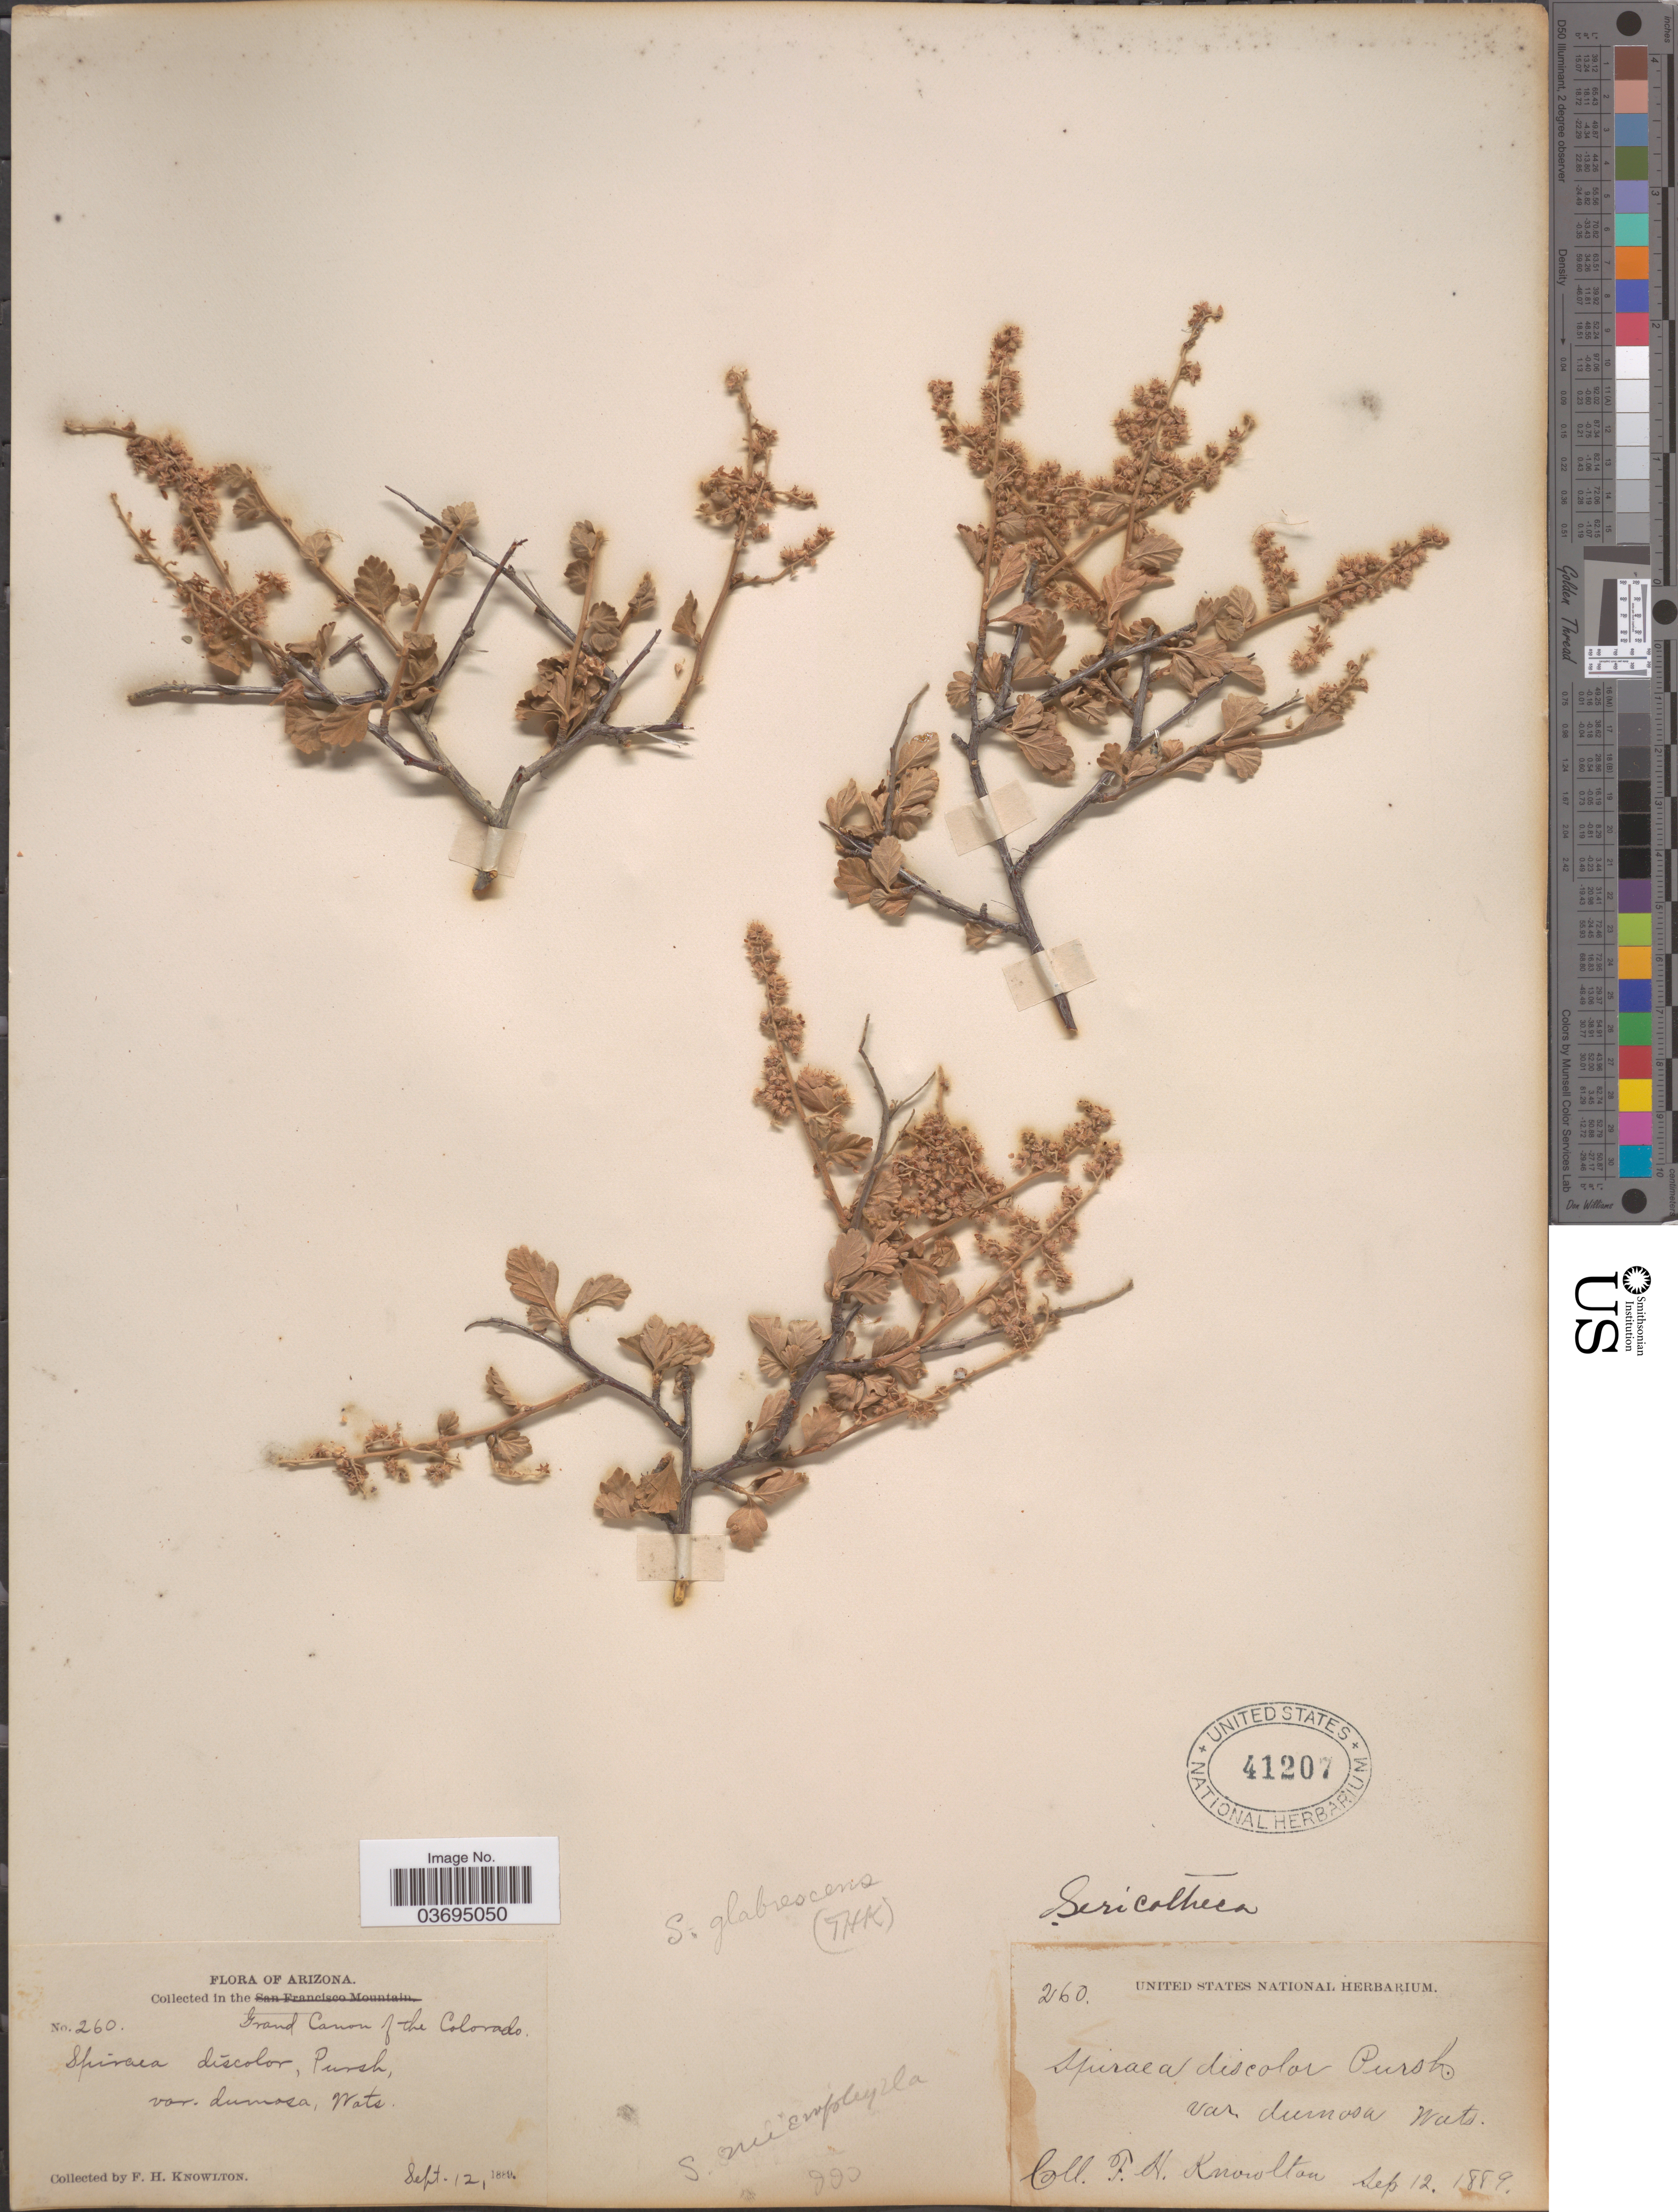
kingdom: Plantae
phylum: Tracheophyta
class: Magnoliopsida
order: Rosales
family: Rosaceae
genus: Holodiscus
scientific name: Holodiscus discolor var. dumosus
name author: Maxim. ex J.M. Coult.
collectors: F. H. Knowlton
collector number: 260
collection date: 1889-09-12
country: United States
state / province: Arizona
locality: The Grand Canon of the Colorado.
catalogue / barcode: US 41207